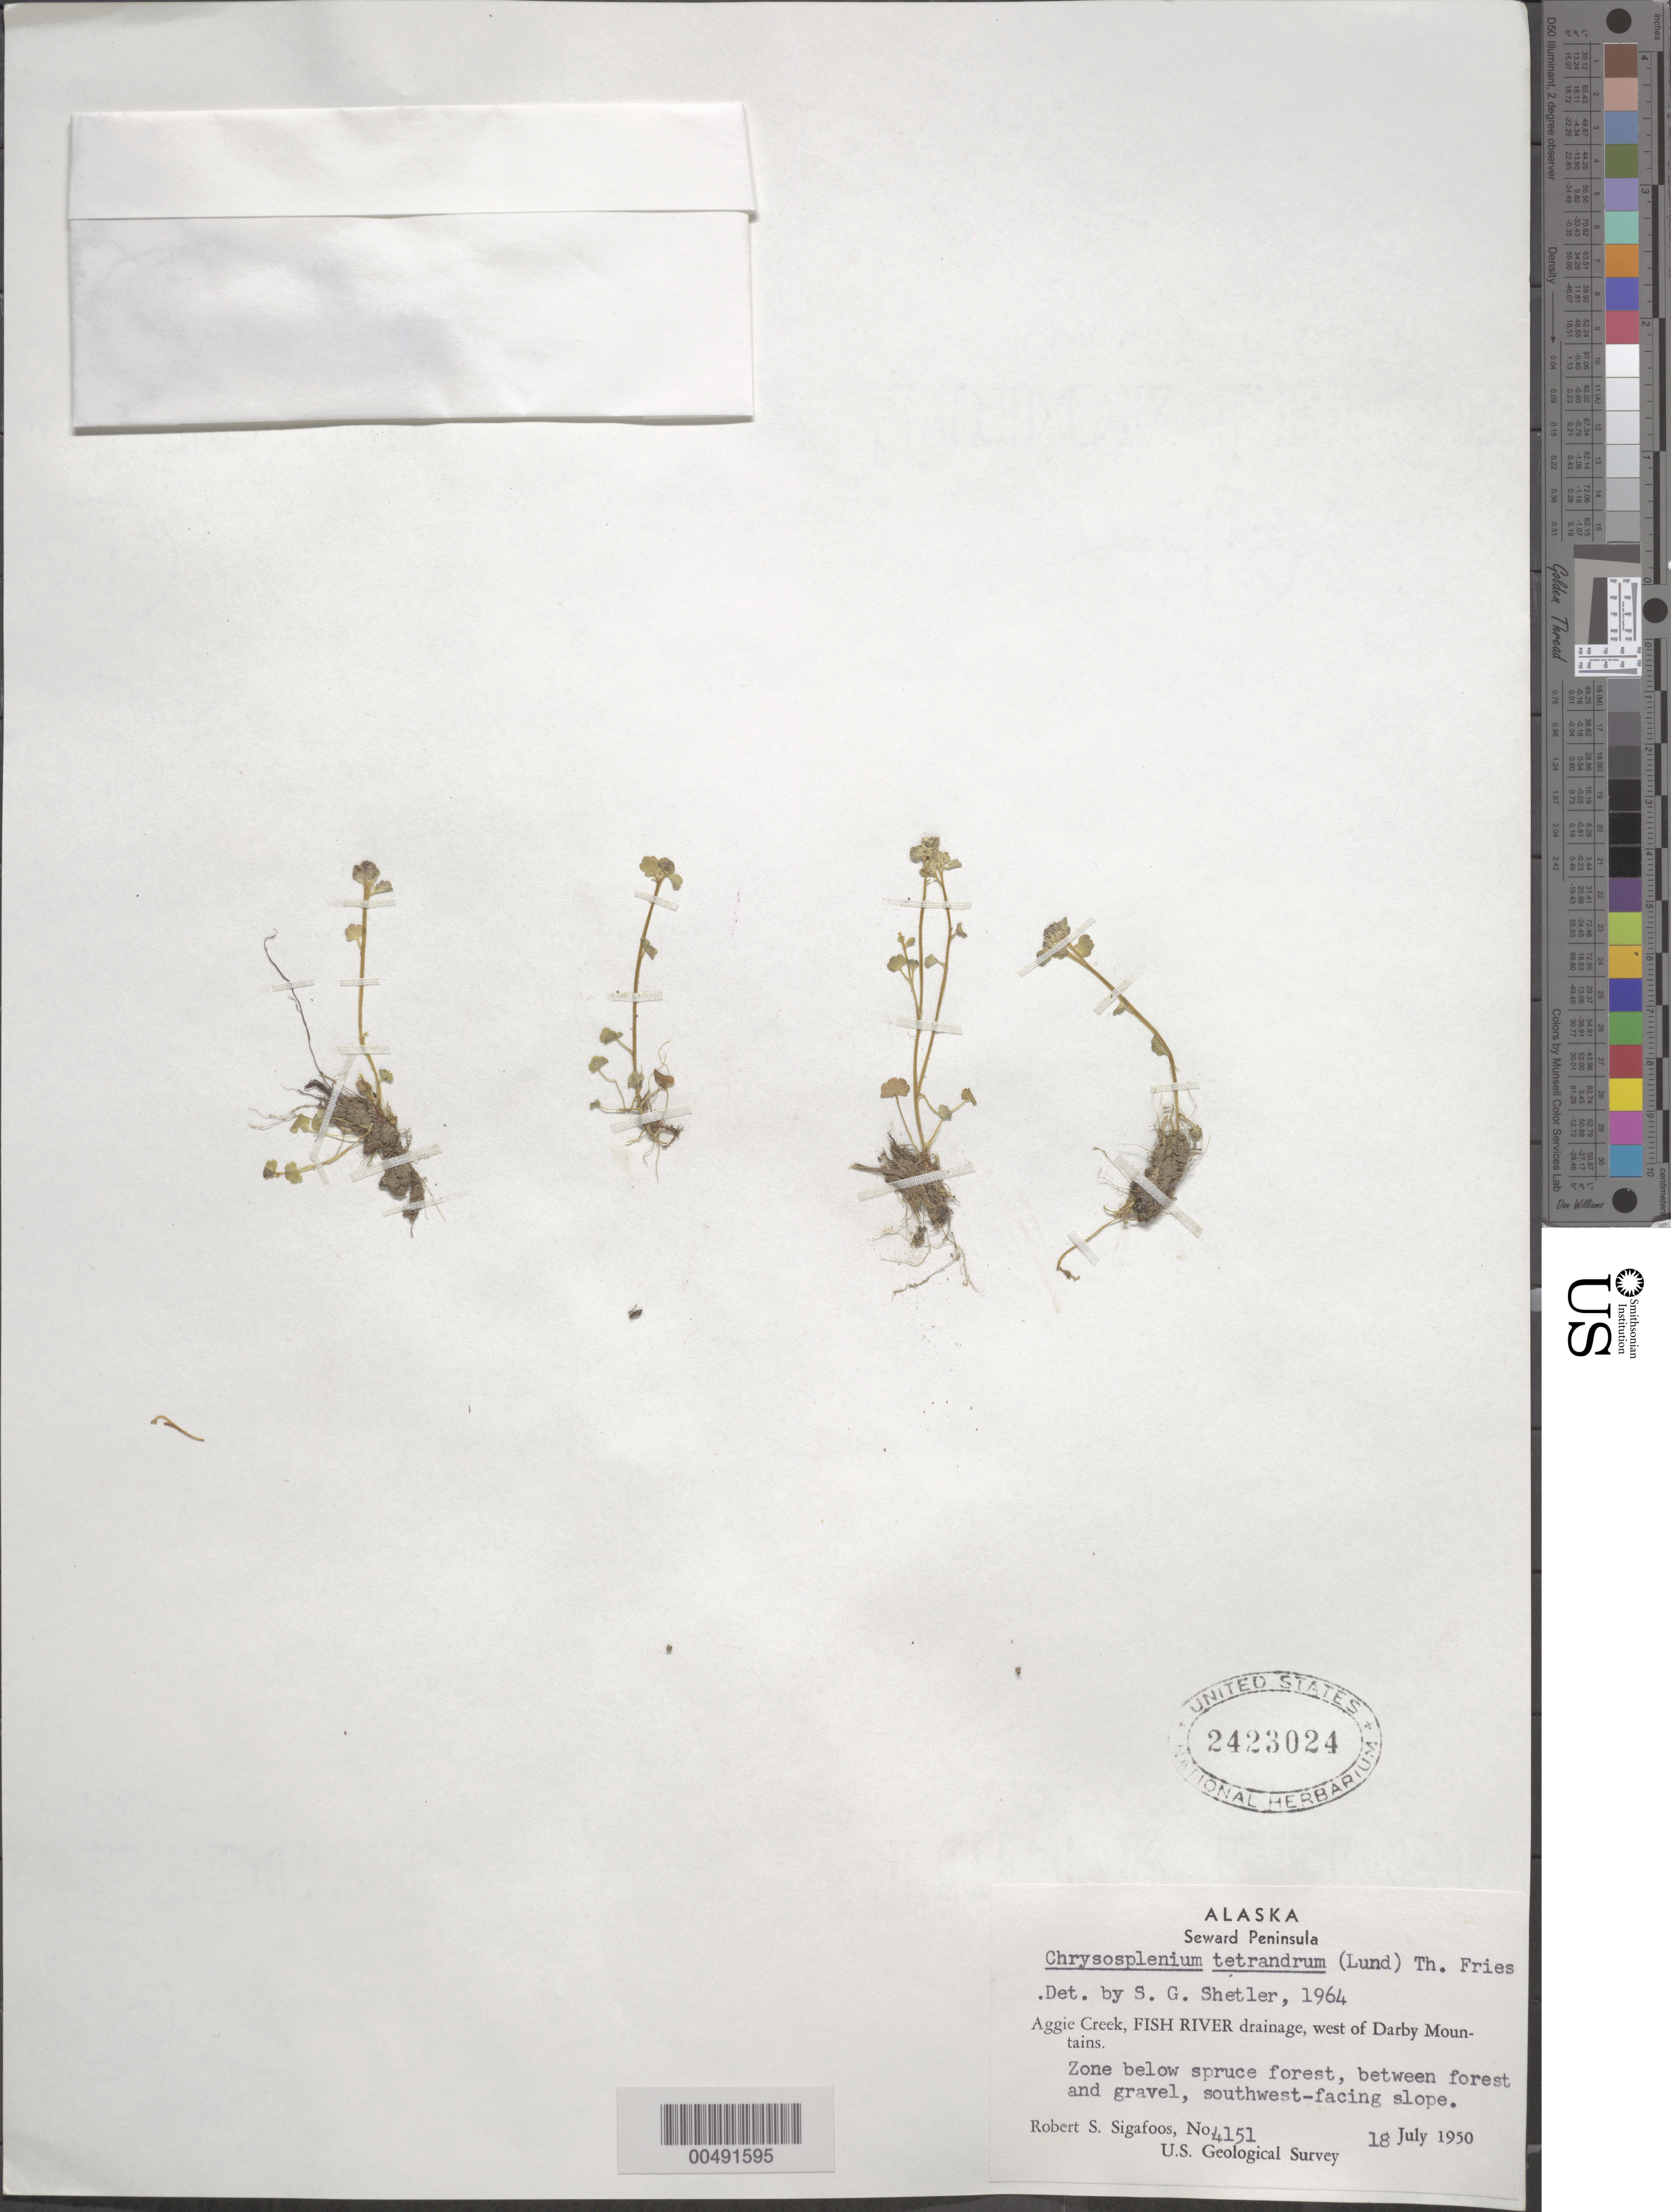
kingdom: Plantae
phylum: Tracheophyta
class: Magnoliopsida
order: Saxifragales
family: Saxifragaceae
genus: Chrysosplenium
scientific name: Chrysosplenium tetrandrum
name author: (N. Lund) Th. Fr.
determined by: Shetler, Stanwyn G., (US), NMNH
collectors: R. Sigafoos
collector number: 4151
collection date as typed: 18 Jul 1950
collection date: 1950-07-18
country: United States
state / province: Alaska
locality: Seward Peninsula, west of Darby Mountains, Fish River Drainage, Aggie Creek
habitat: zone below spruce forest, between forest and gravel, southwest-facing slope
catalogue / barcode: US 2423024